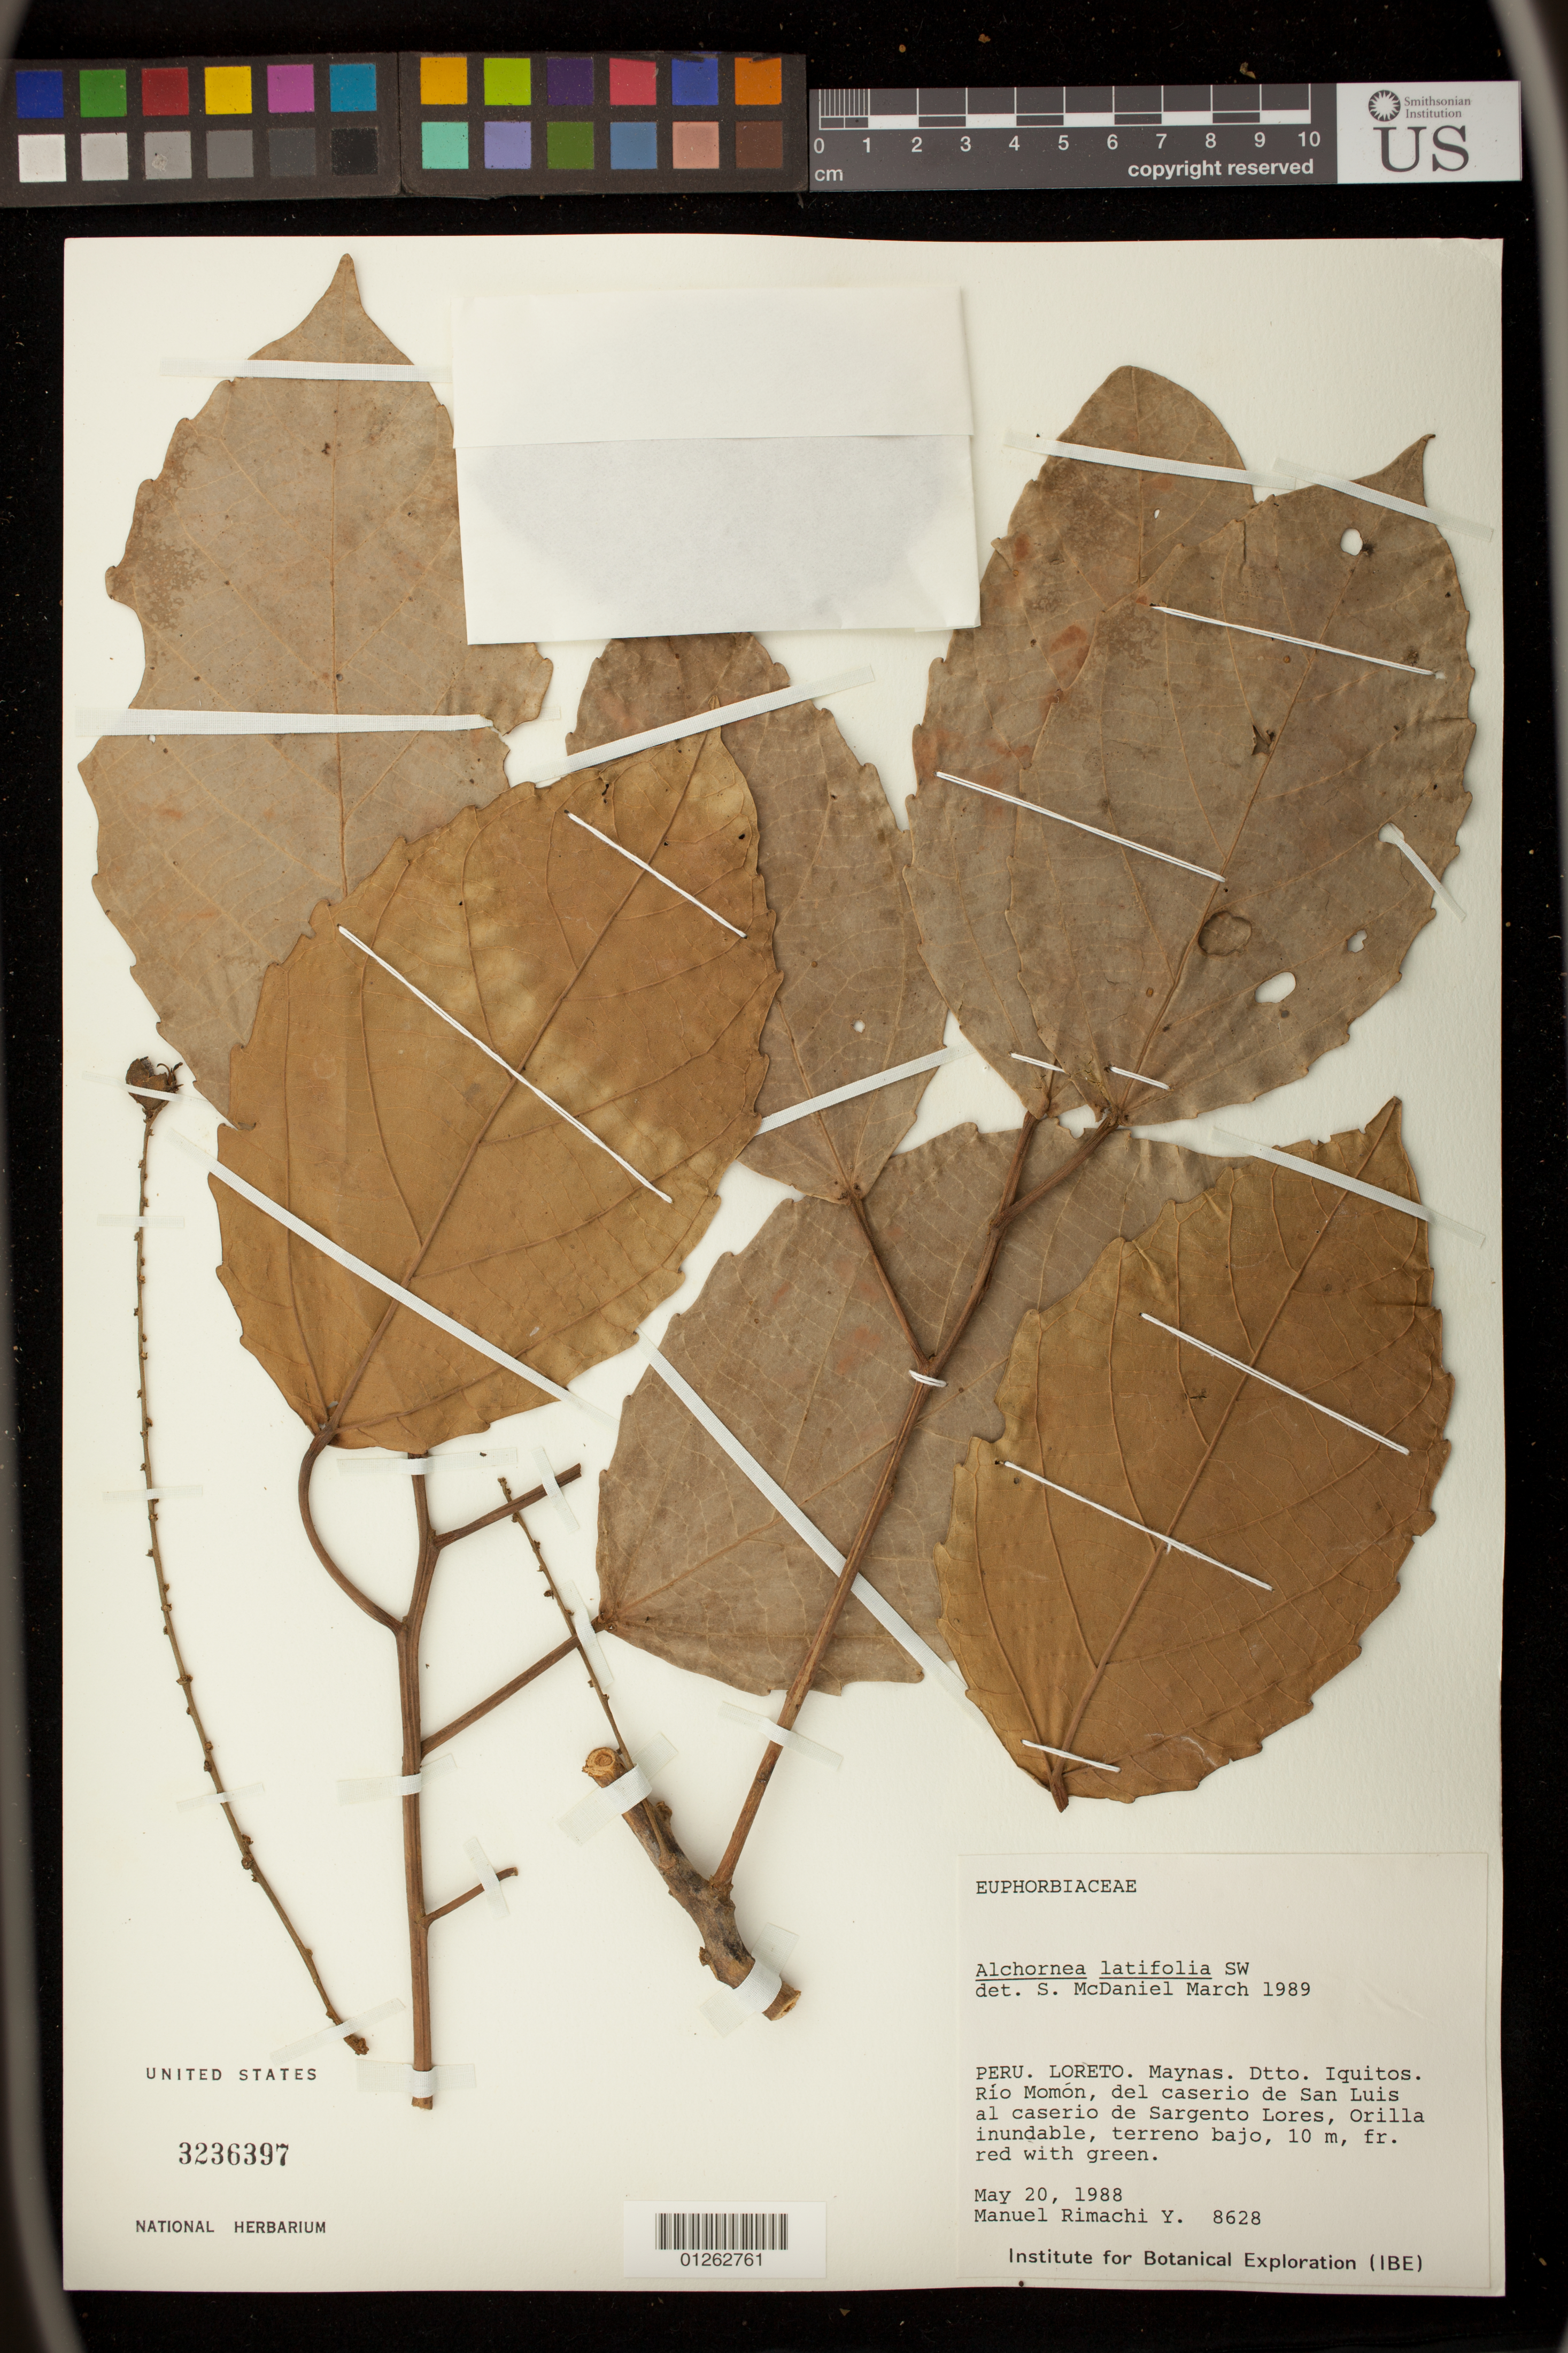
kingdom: Plantae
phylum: Tracheophyta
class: Magnoliopsida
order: Malpighiales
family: Euphorbiaceae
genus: Alchornea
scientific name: Alchornea latifolia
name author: Sw.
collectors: M. Rimachi Y.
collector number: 8628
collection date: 1988-05-20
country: Peru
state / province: Loreto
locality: Maynas. Dtto. Iquitos. Rio Momon, del caserio de San Luis al caserio de Sargento Lores, Orilla inundable, terreno bajo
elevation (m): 10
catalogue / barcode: US 3236397